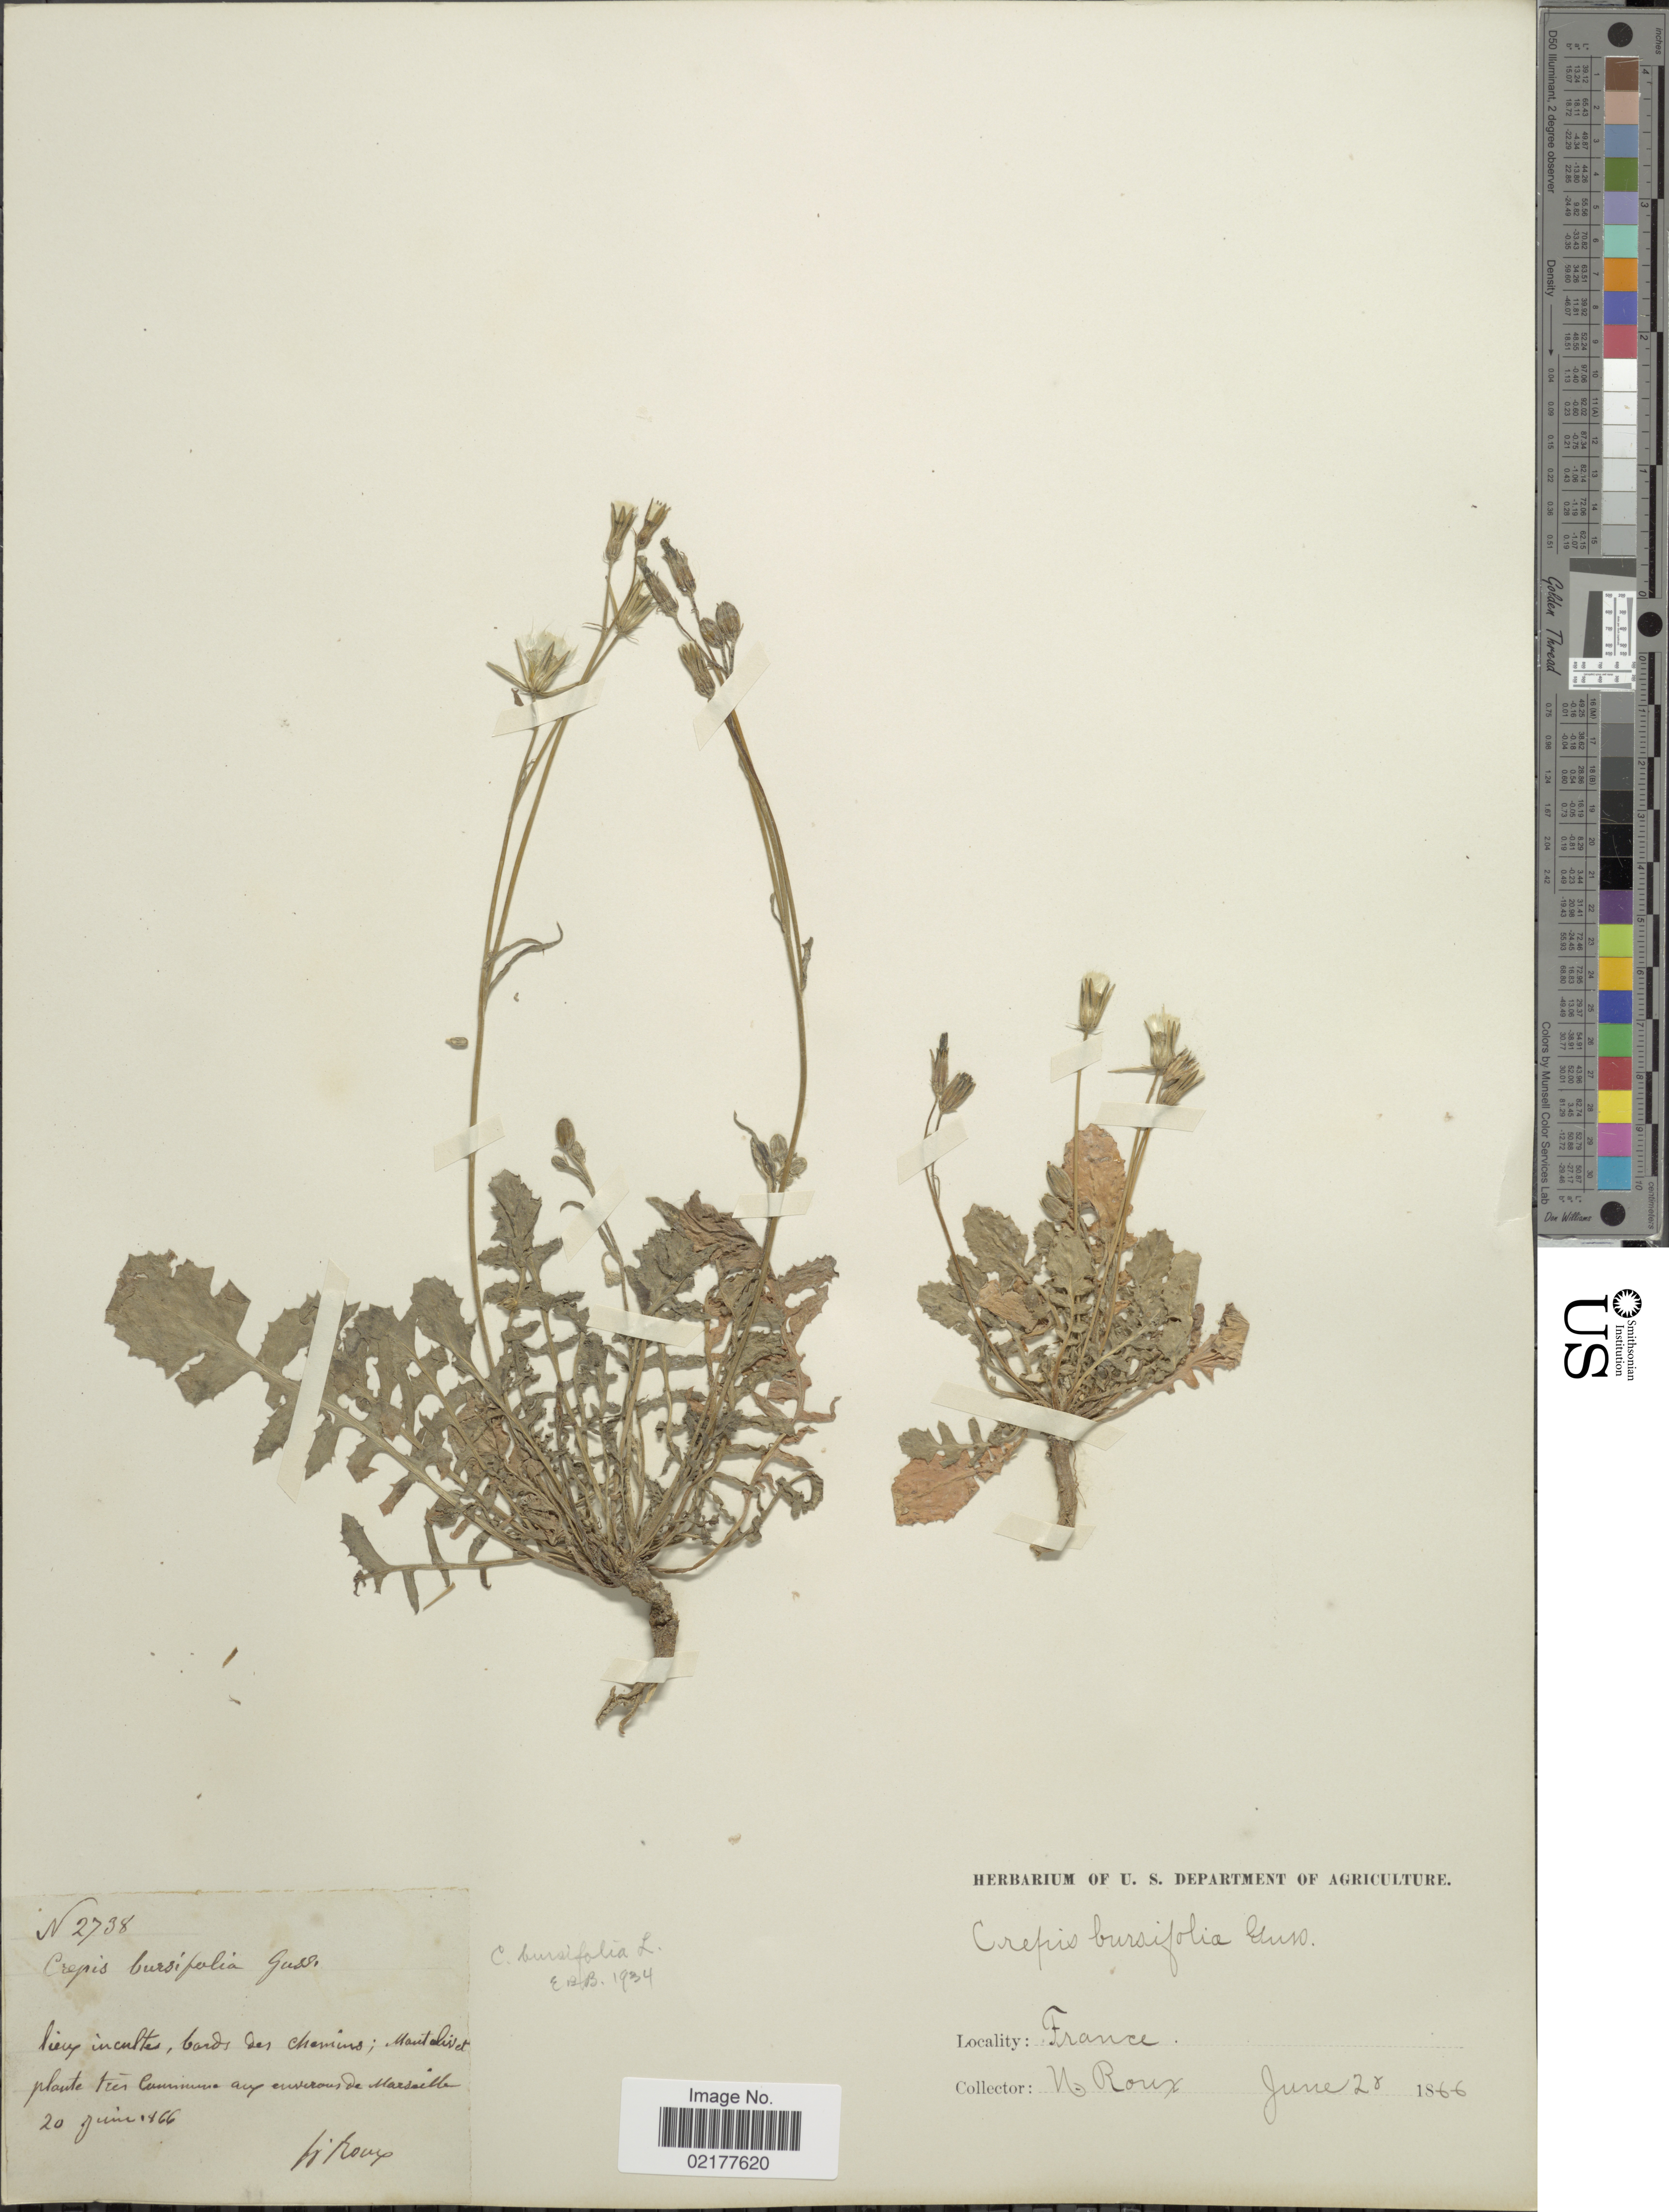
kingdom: Plantae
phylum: Tracheophyta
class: Magnoliopsida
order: Asterales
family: Asteraceae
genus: Crepis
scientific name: Crepis bursifolia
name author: L.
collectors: N. Roux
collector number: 2738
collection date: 1866-06-20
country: France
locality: Montibus et ploute tres comminune aux environs de Marseille [interpreted]